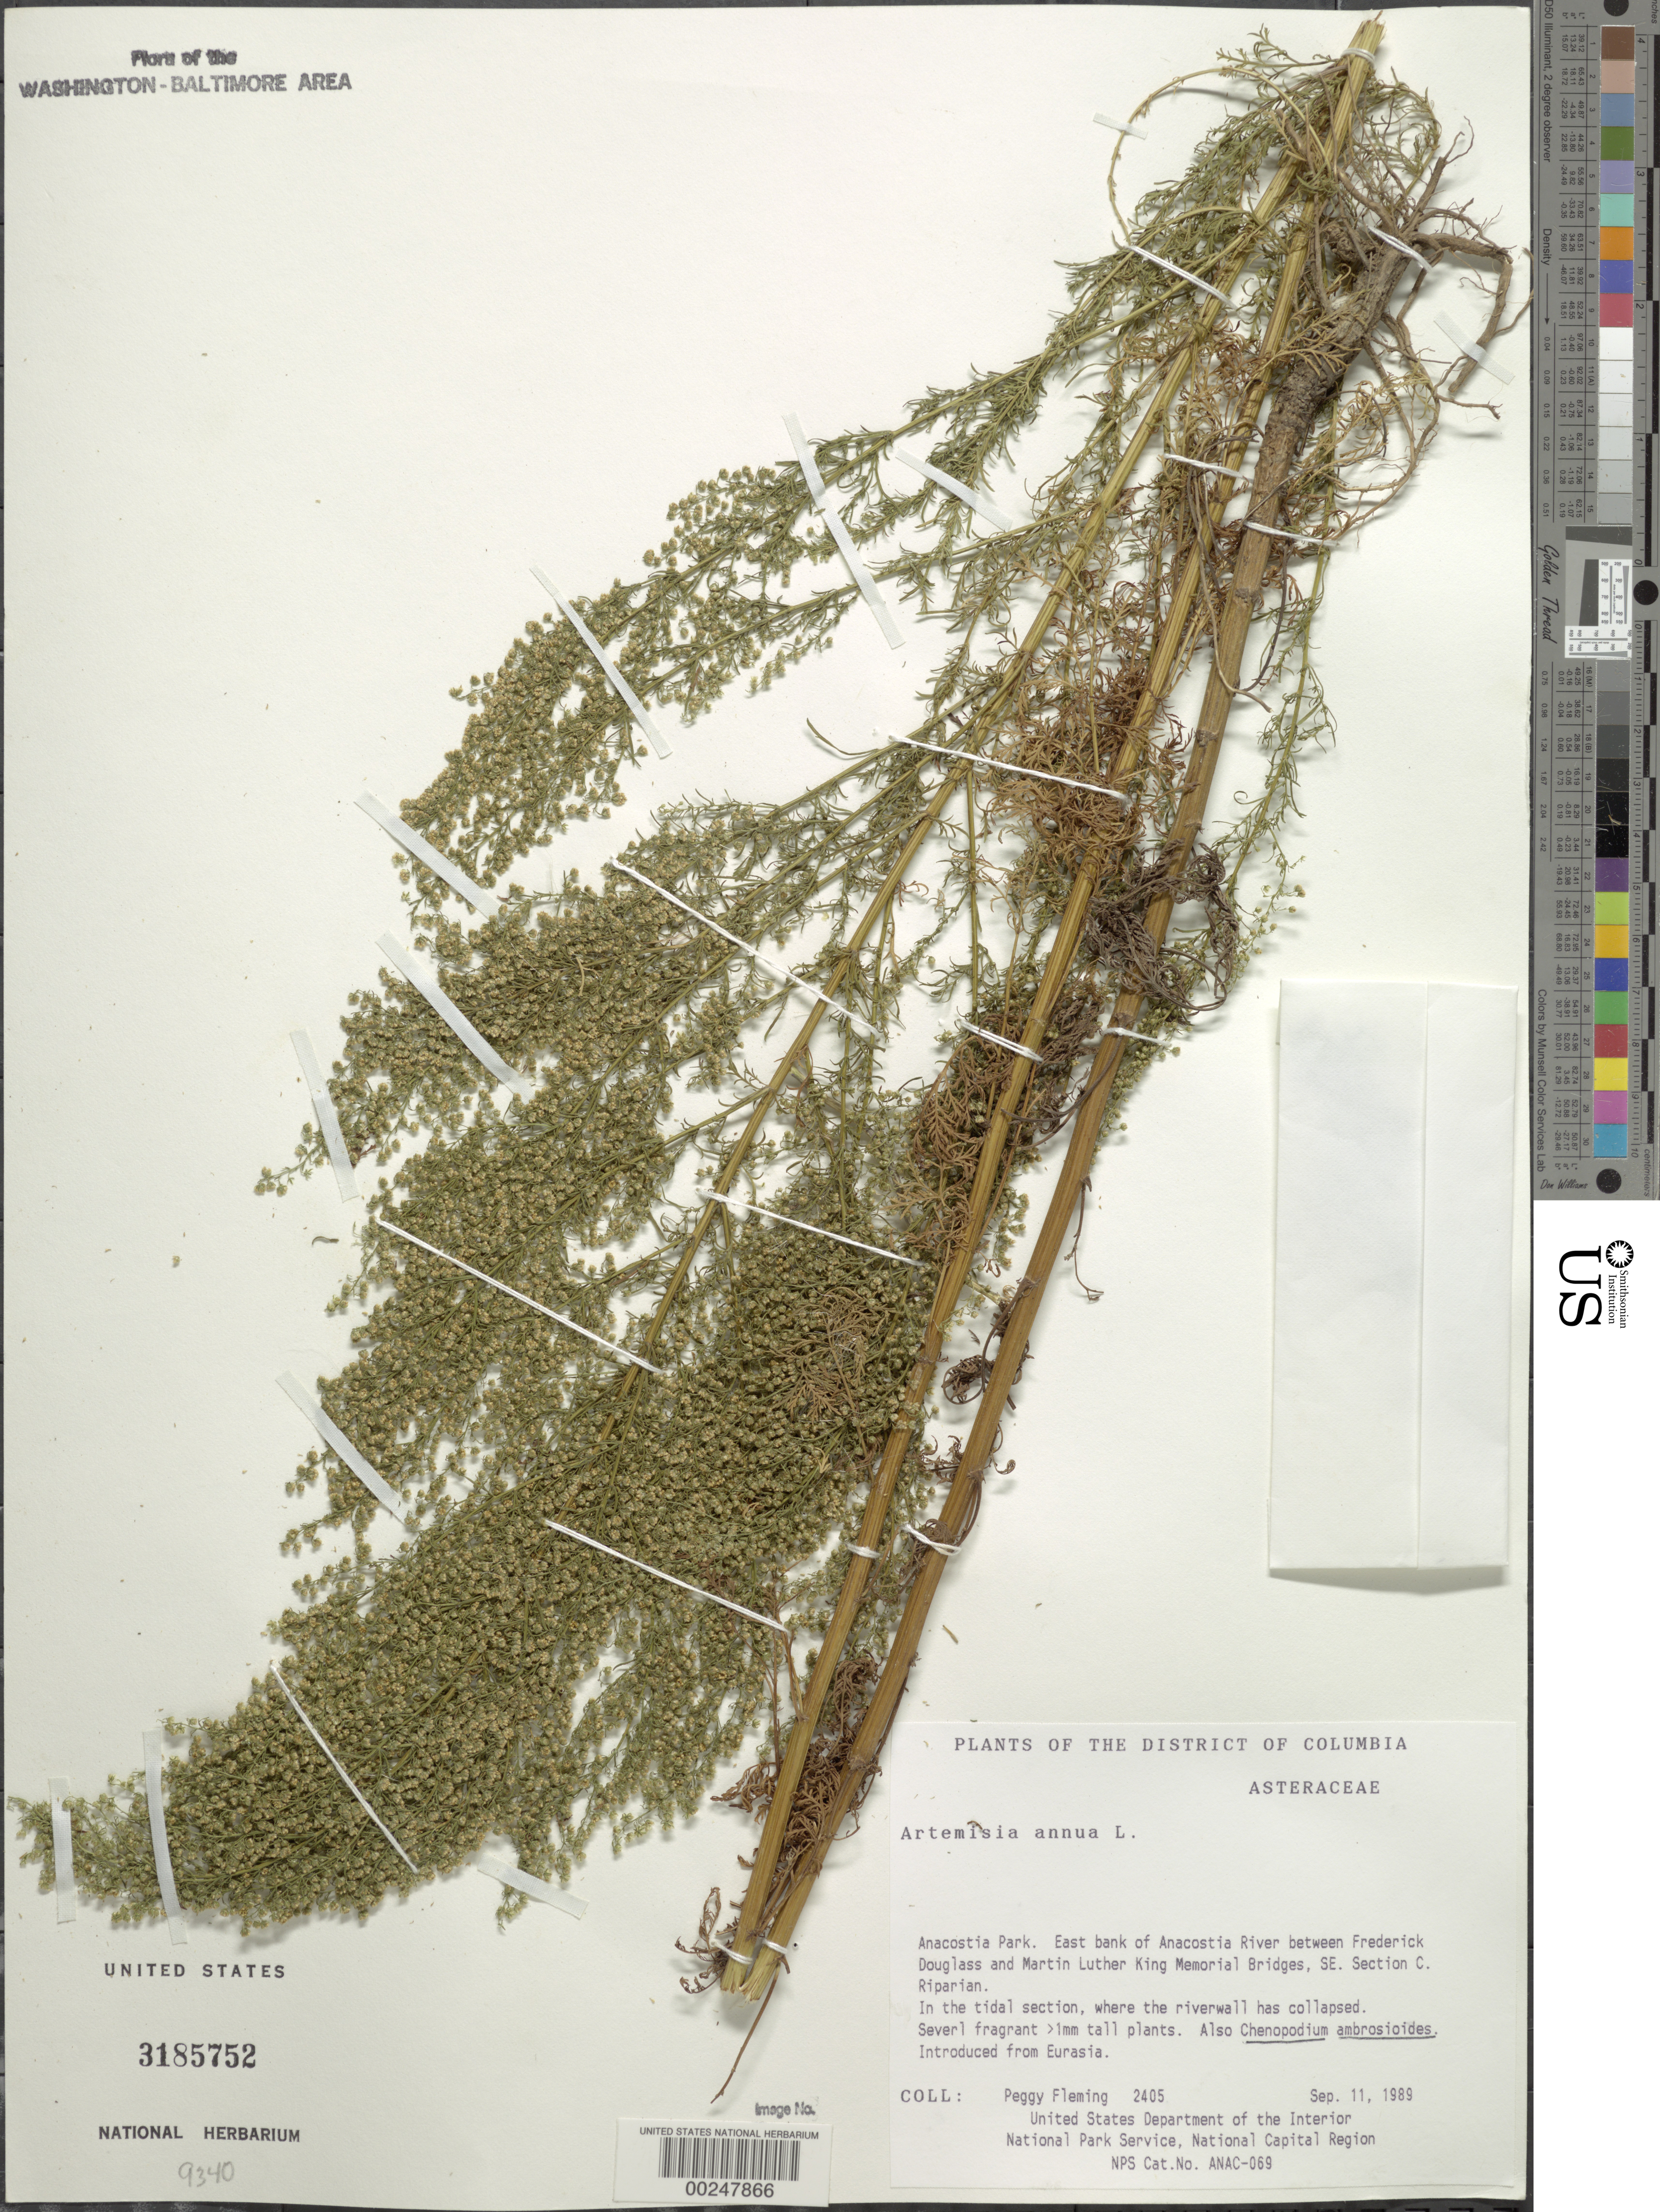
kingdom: Plantae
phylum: Tracheophyta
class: Magnoliopsida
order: Asterales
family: Asteraceae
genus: Artemisia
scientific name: Artemisia annua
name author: L.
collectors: P. Fleming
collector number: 2405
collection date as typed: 11 Sep 1989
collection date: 1989-09-11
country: United States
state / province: District of Columbia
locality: Anacostia Park, E bank of Anacostia River between Frederick Douglass and Martin Luther King Memorial Bridges, SE, Section C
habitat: Tidal section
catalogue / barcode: US 3185752